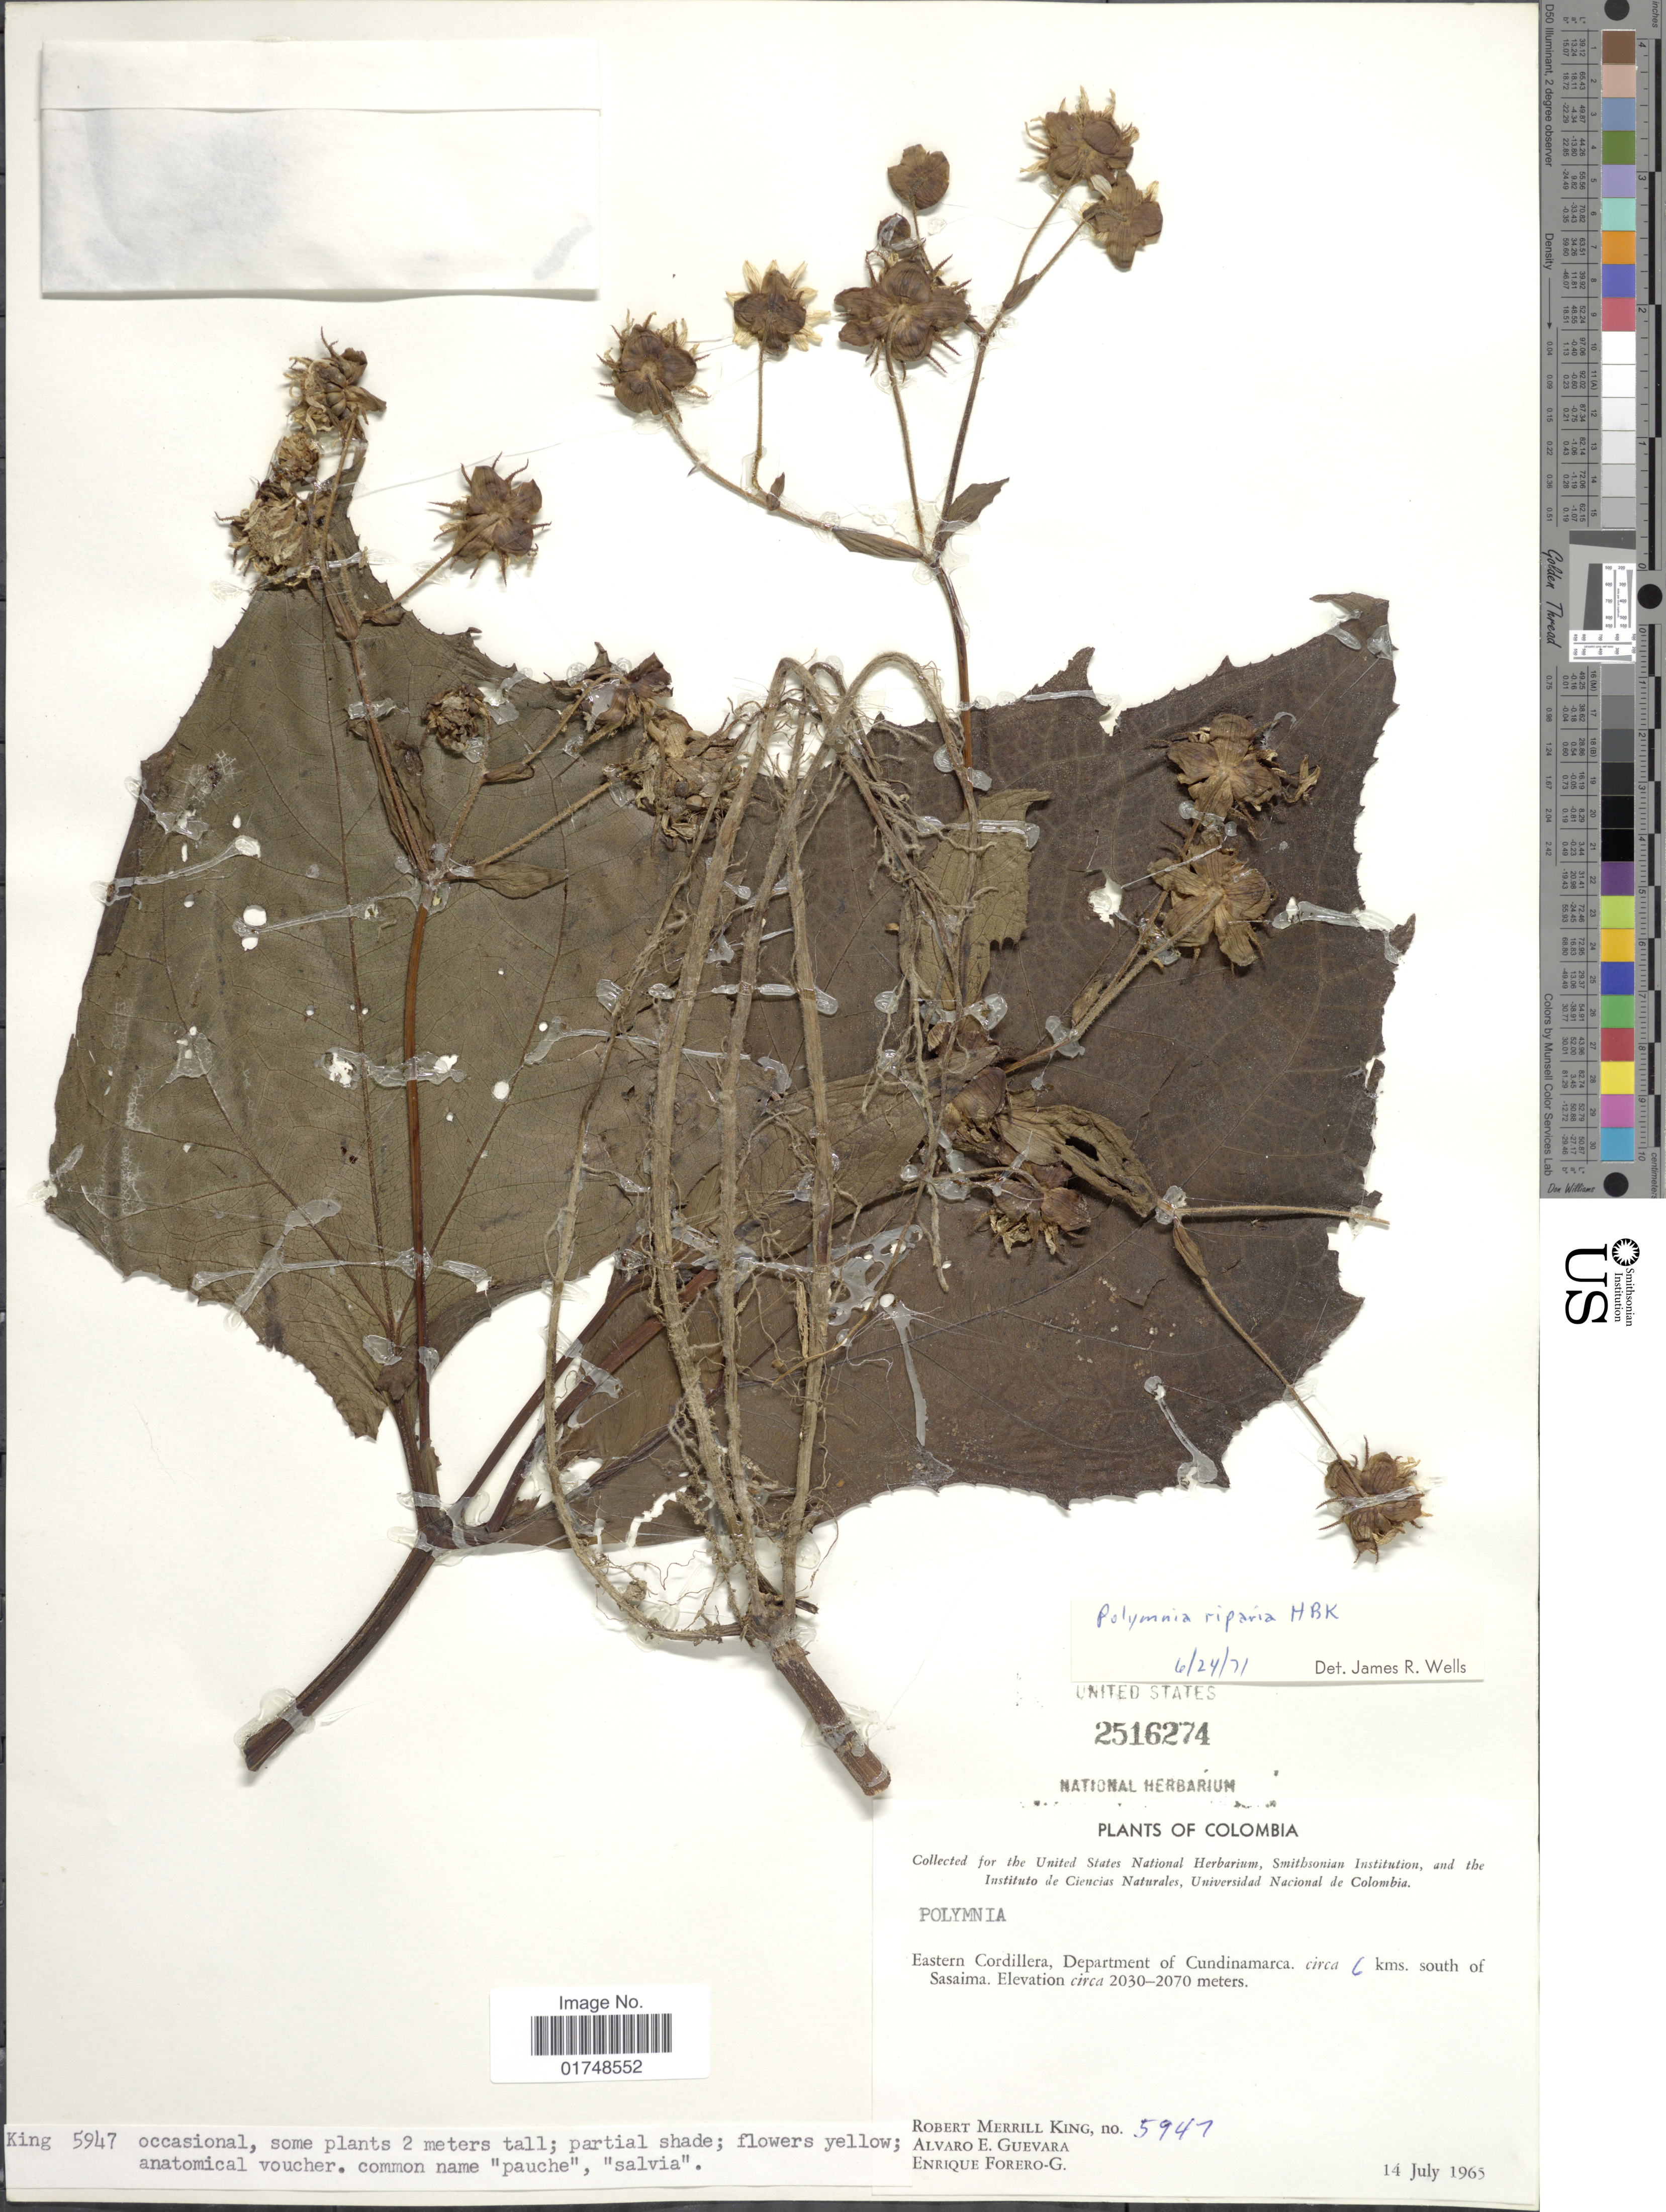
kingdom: Plantae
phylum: Tracheophyta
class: Magnoliopsida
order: Asterales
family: Asteraceae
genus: Smallanthus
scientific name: Smallanthus riparius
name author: (Kunth) H. Rob.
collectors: R. M. King, A. E. Guevara & E. Forero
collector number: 5947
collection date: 1965-07-14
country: Colombia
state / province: Cundinamarca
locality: Eastern Cordillera, Department of Cundinamarca. circa 6 kms. south of Sasaima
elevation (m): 2030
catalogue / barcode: US 2516274